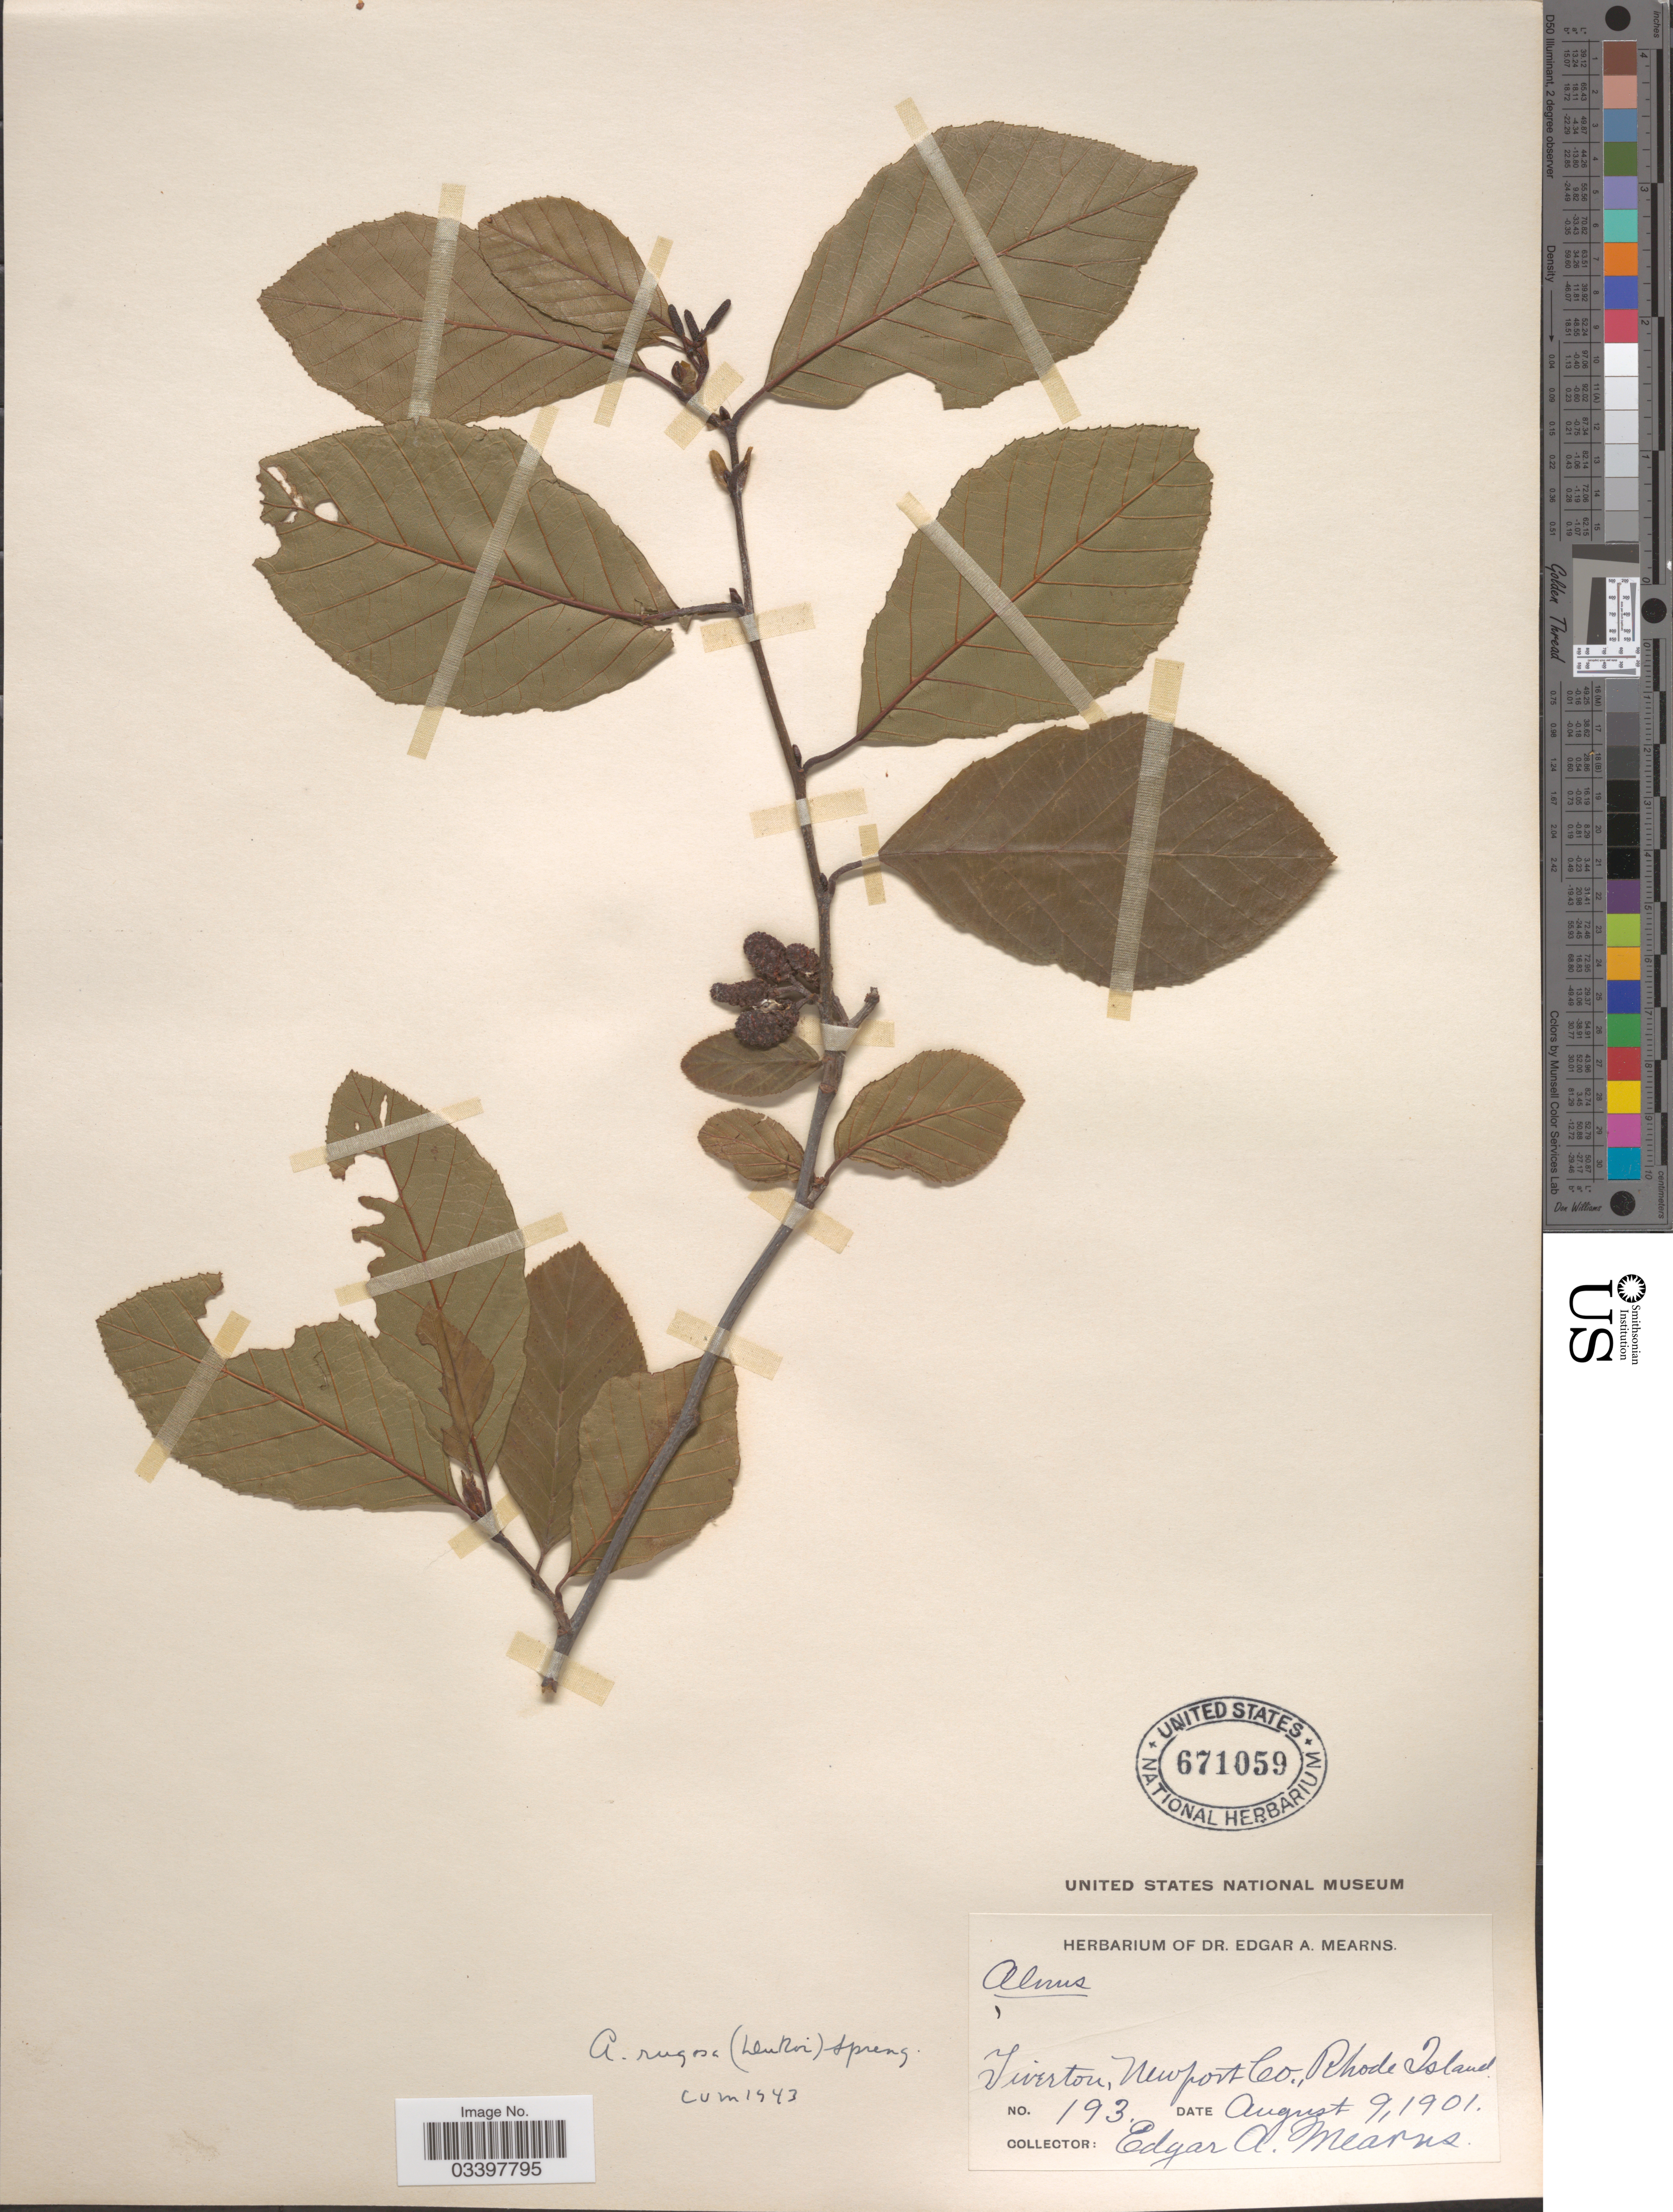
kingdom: Plantae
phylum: Tracheophyta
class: Magnoliopsida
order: Fagales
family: Betulaceae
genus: Alnus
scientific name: Alnus incana subsp. rugosa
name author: (Du Roi) R.T. Clausen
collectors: E. A. Mearns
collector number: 193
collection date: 1901-08-09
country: United States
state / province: Rhode Island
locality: Tiverton, Newport Co.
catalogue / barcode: US 671059